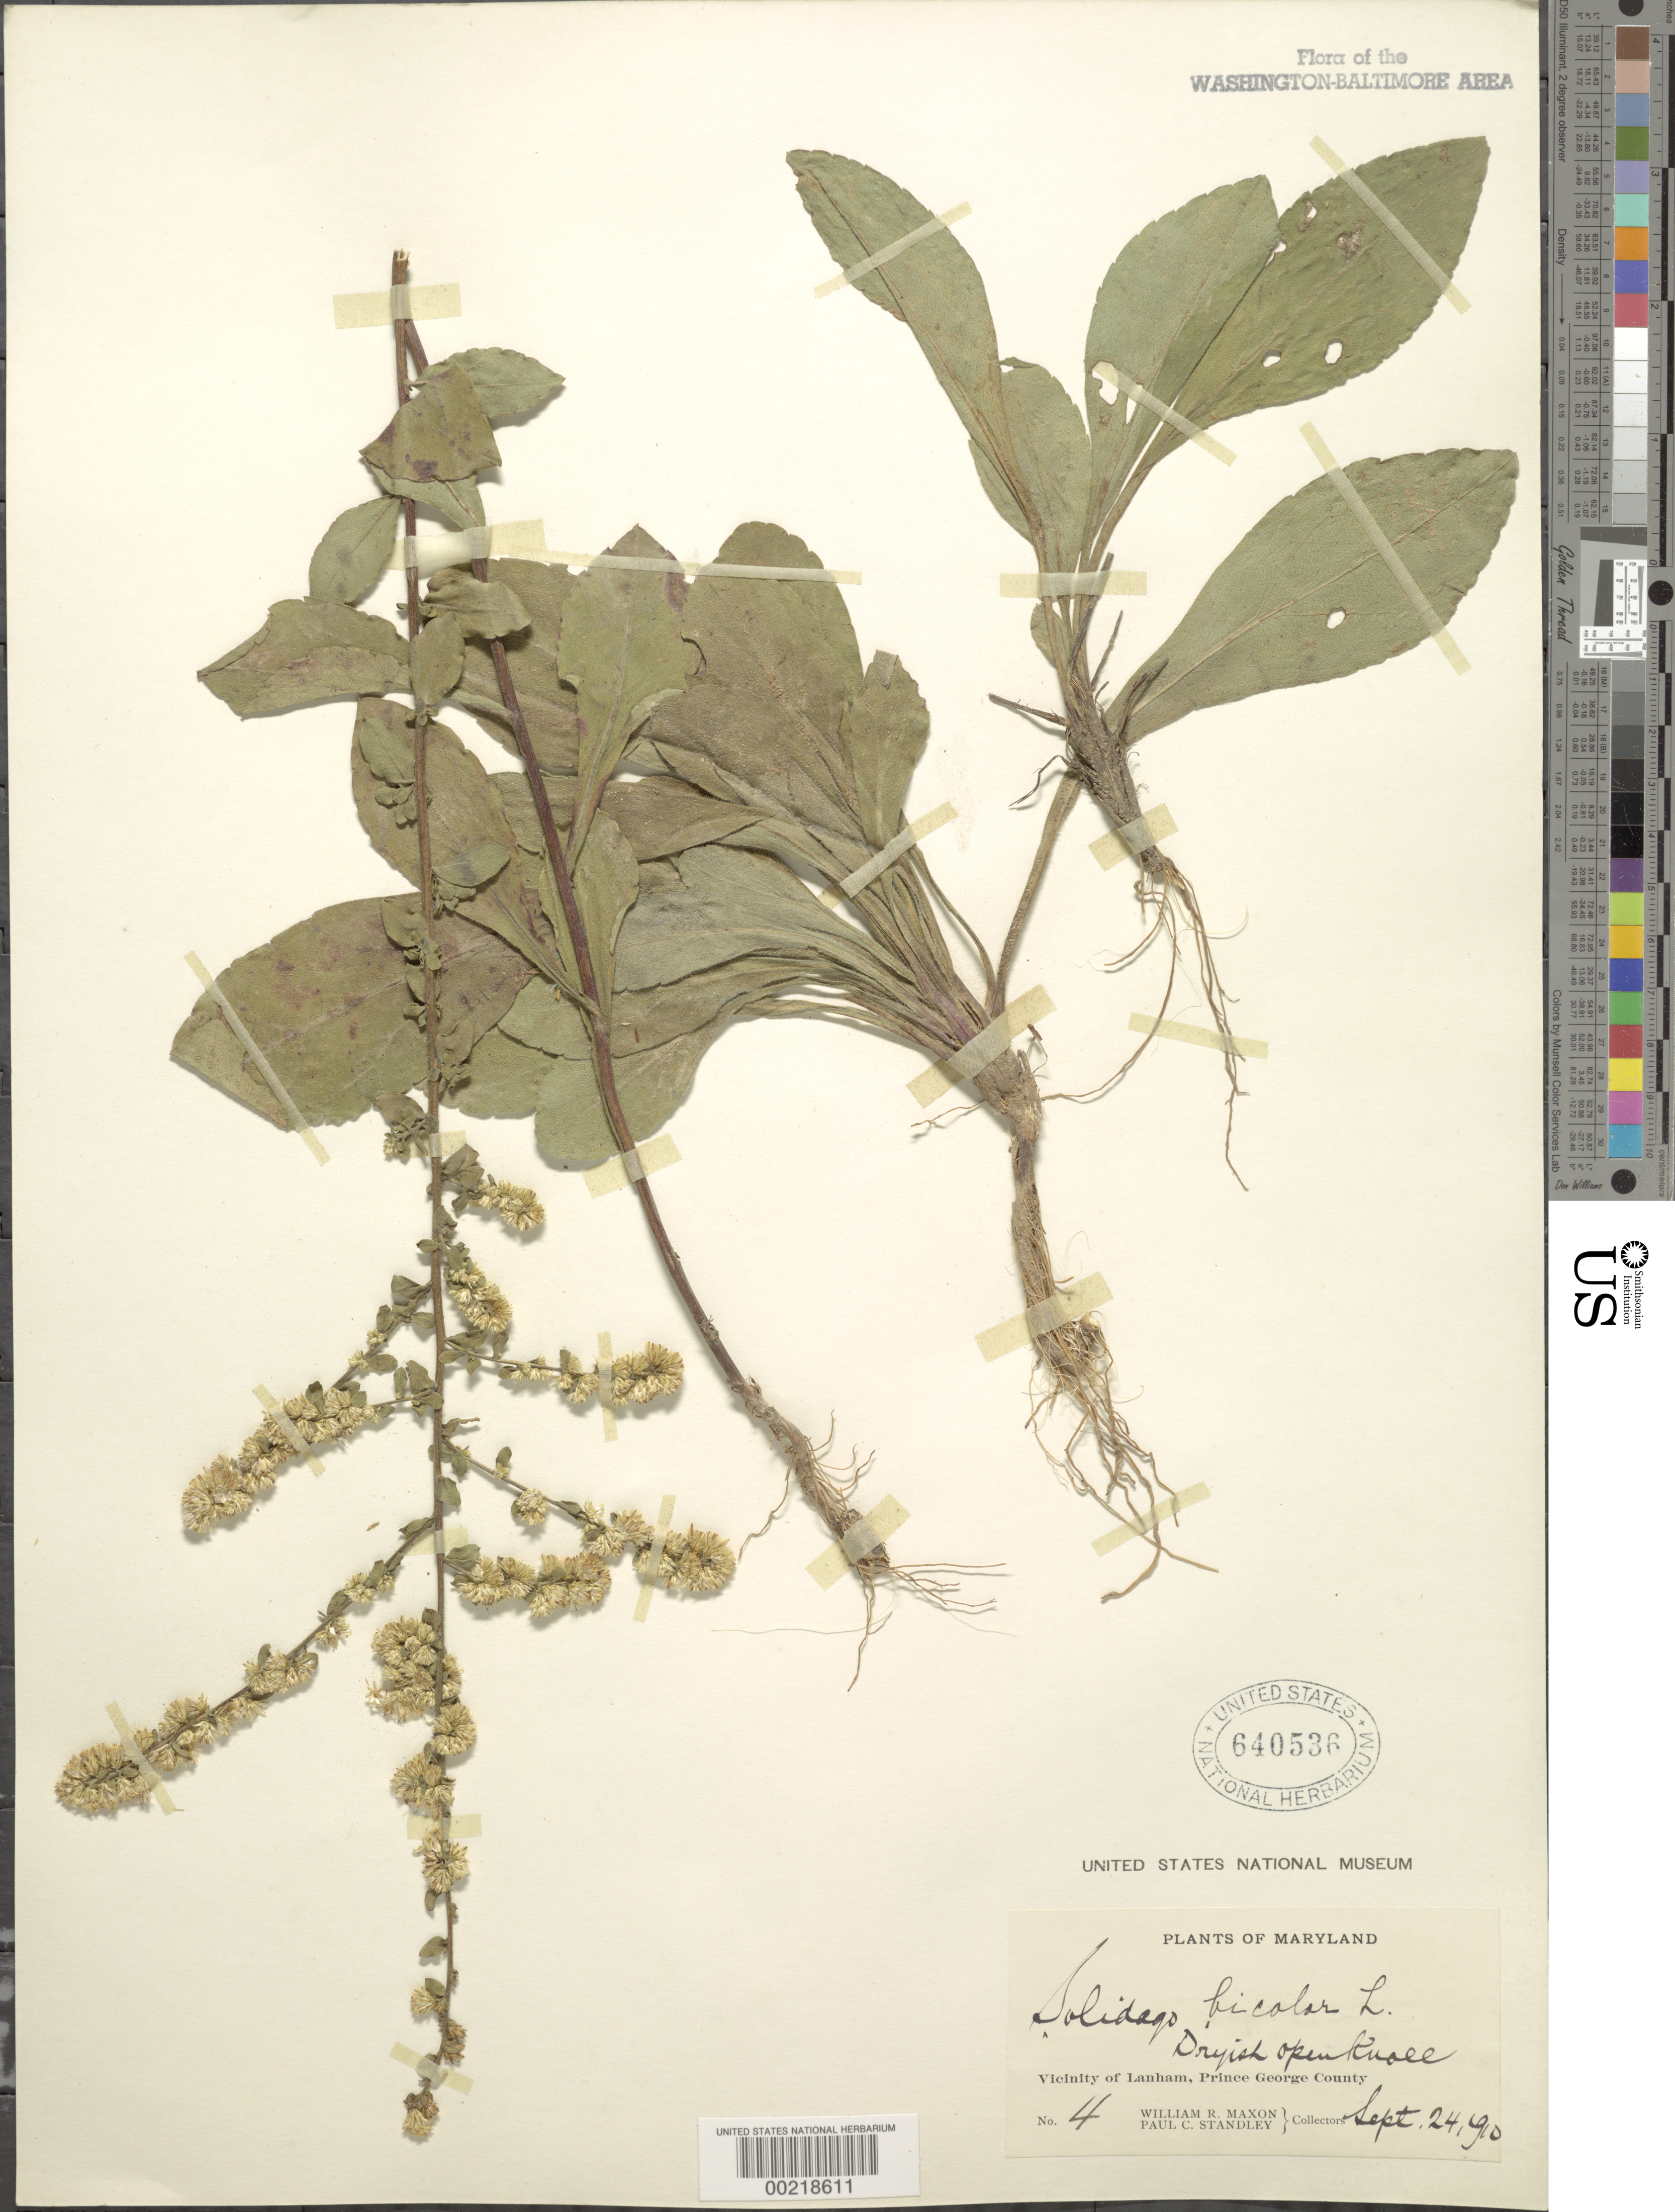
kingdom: Plantae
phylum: Tracheophyta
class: Magnoliopsida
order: Asterales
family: Asteraceae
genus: Solidago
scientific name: Solidago bicolor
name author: L.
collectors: W. R. Maxon & P. C. Standley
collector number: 4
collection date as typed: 24 Sep 1910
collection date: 1910-09-24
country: United States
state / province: Maryland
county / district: Prince George's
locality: Lanham vicinity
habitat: Dryish open knoll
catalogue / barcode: US 640536